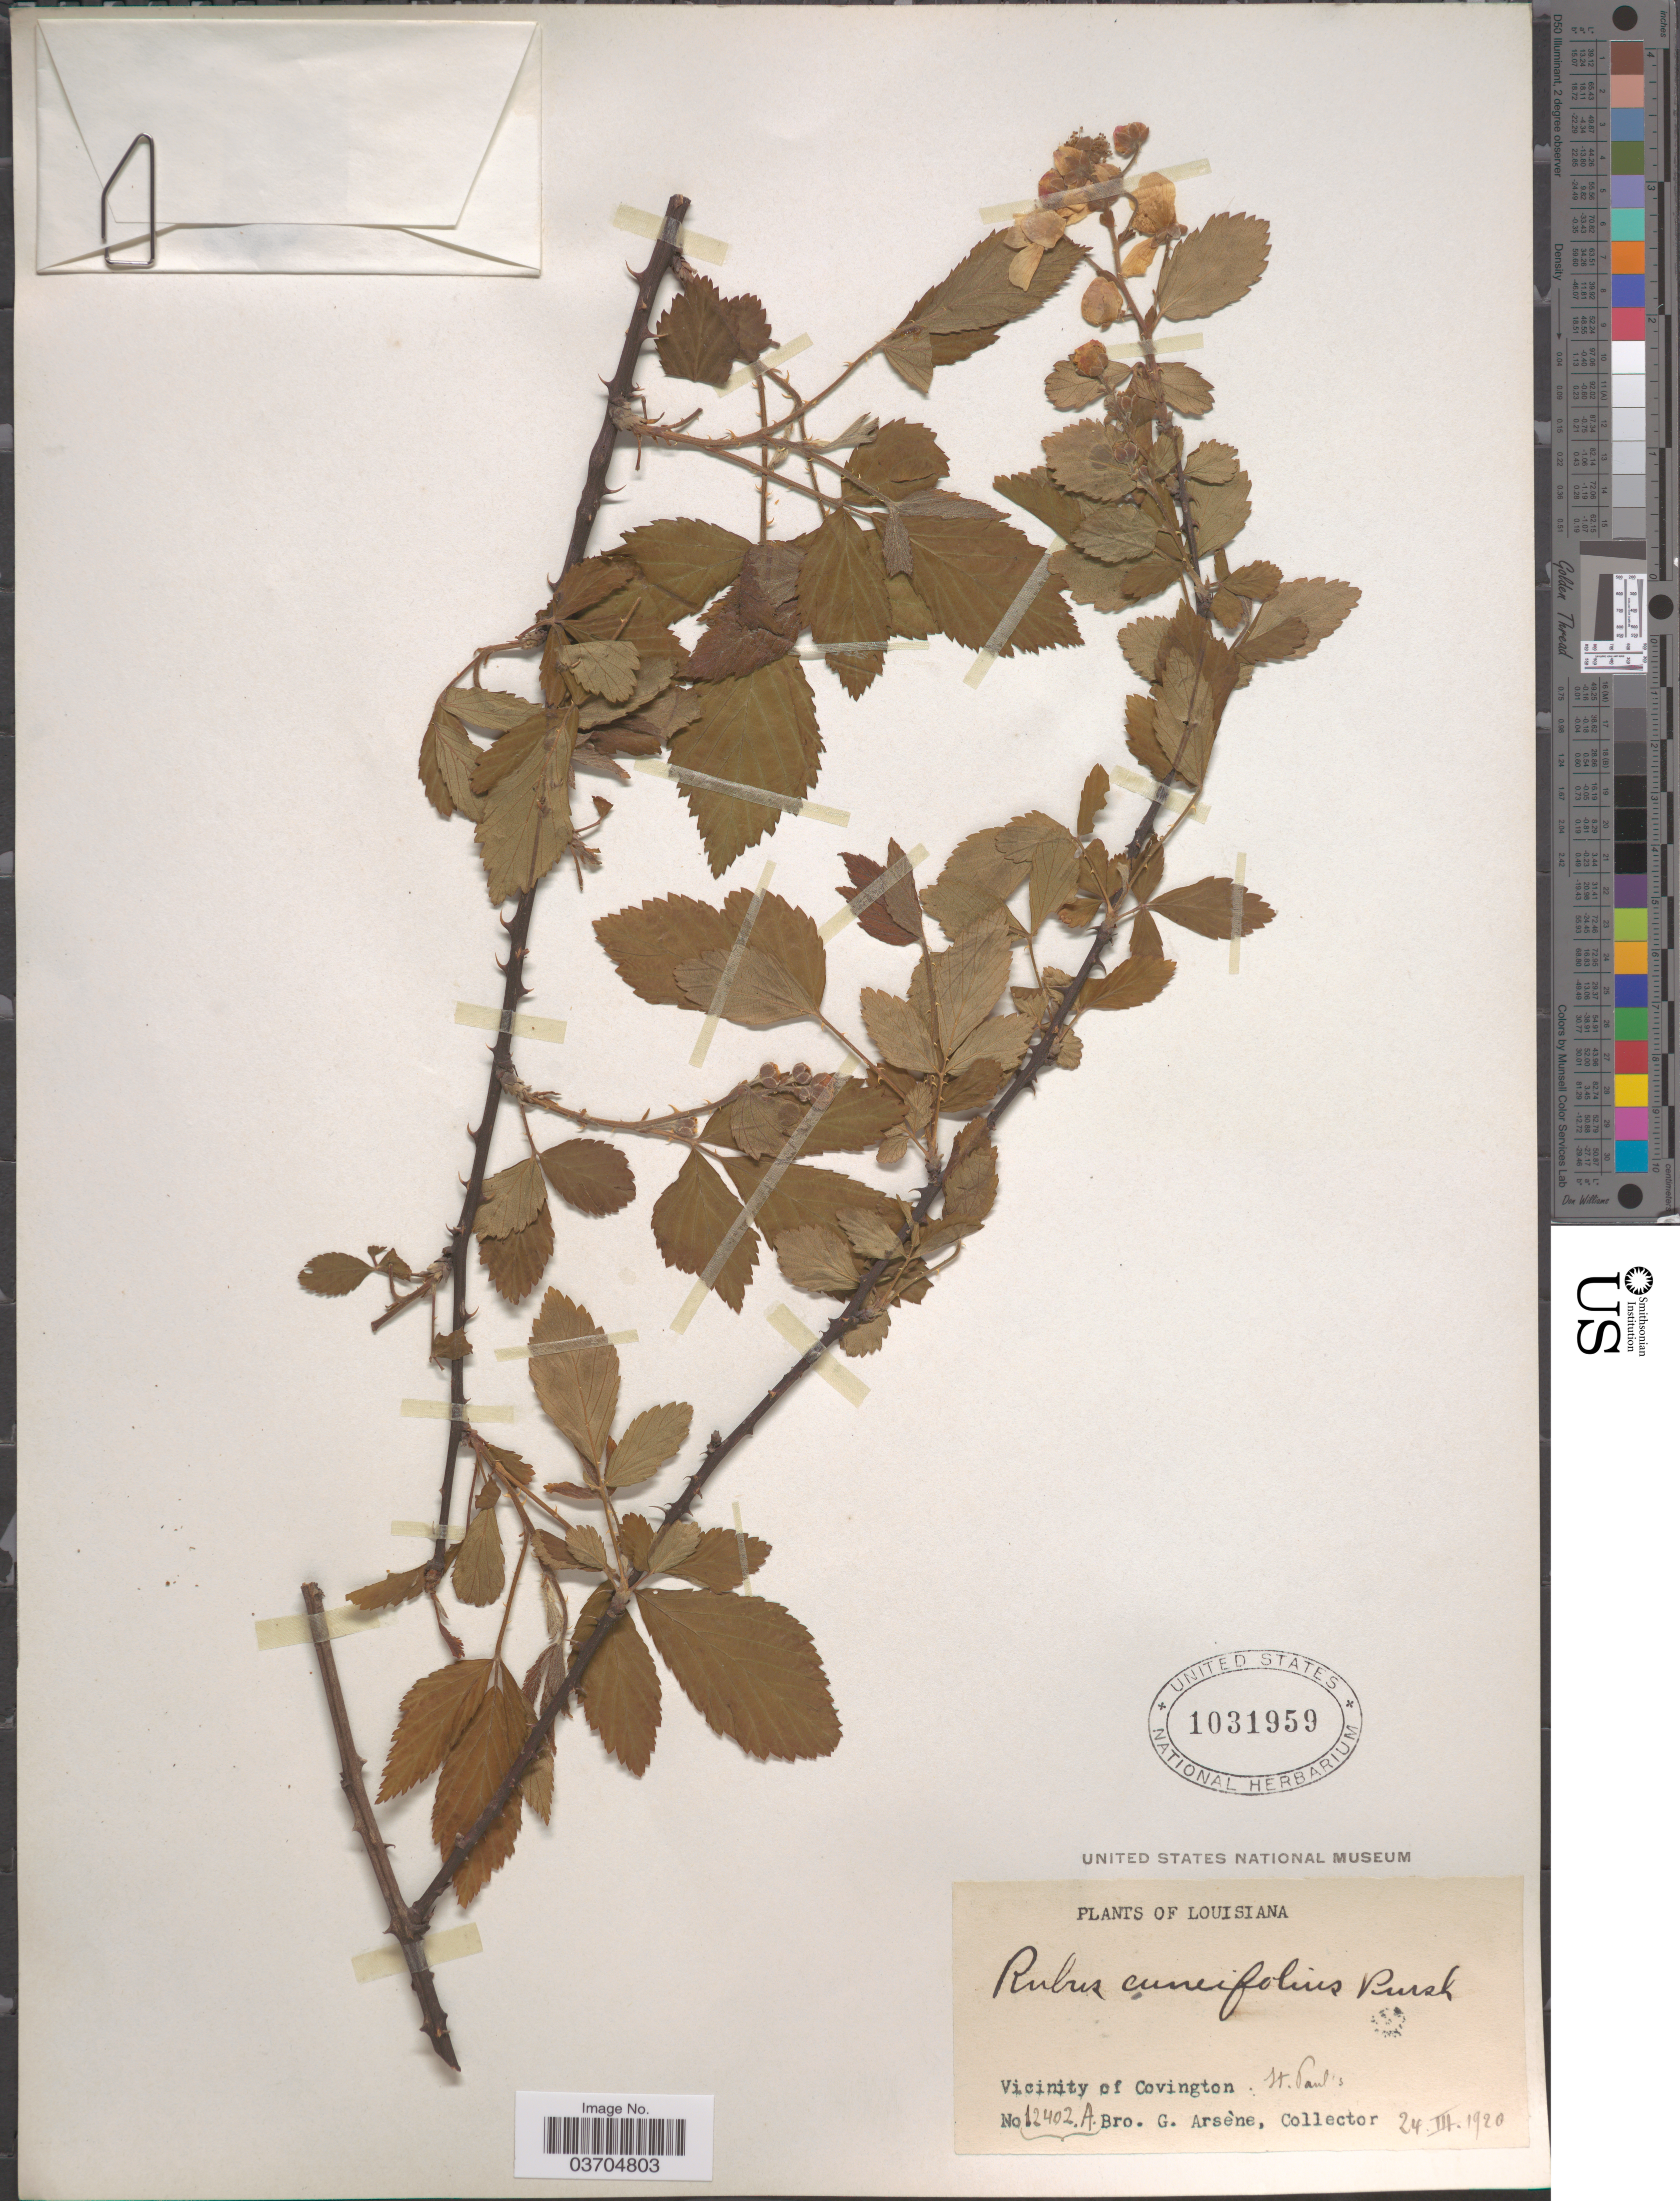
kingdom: Plantae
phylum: Tracheophyta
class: Magnoliopsida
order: Rosales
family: Rosaceae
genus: Rubus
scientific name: Rubus cuneifolius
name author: Pursh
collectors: Bro. G. Arsène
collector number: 12402A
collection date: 1920-03-24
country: United States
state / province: Louisiana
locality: Vicinity of Covington: St. Paul's.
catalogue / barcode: US 1031959